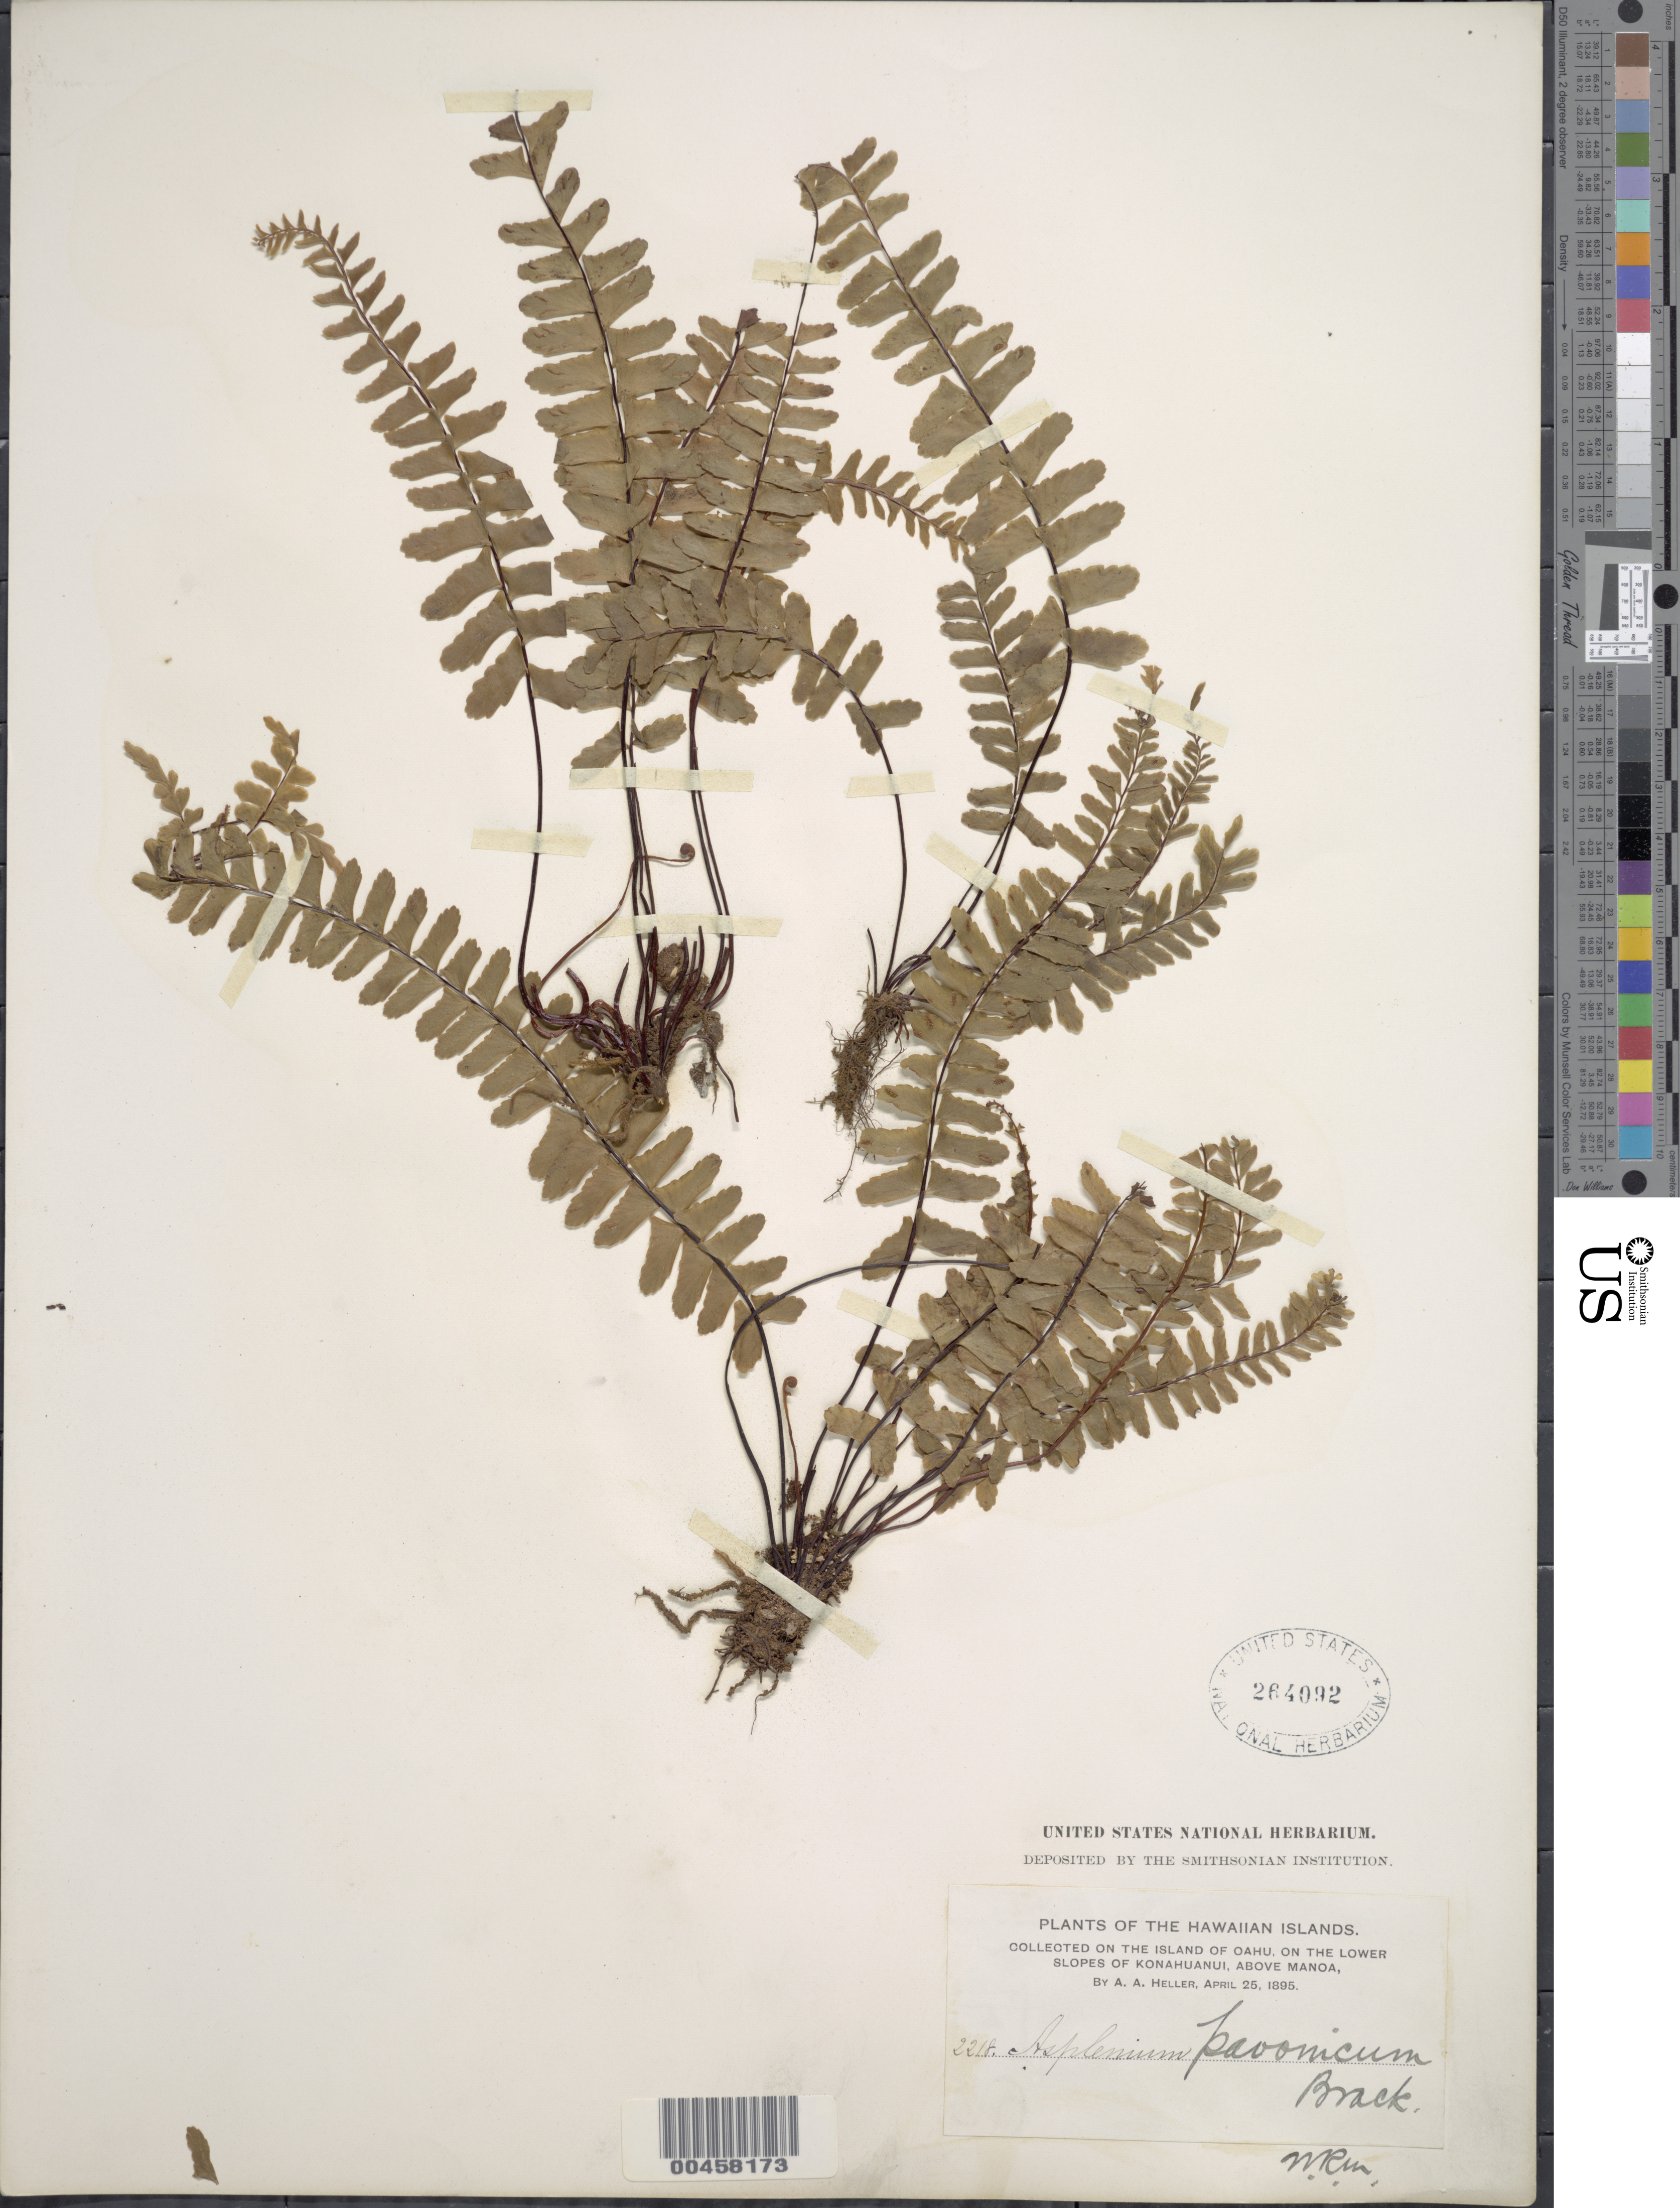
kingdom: Plantae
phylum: Tracheophyta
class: Polypodiopsida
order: Polypodiales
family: Aspleniaceae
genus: Asplenium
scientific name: Asplenium normale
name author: D. Don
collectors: A. A. Heller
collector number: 2218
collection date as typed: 25 Apr 1895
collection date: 1895-04-25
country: United States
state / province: Hawaii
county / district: Honolulu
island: Oahu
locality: On the island of Oahu, on the lower slopes of Konahuanui, above Manoa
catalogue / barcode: US 264092